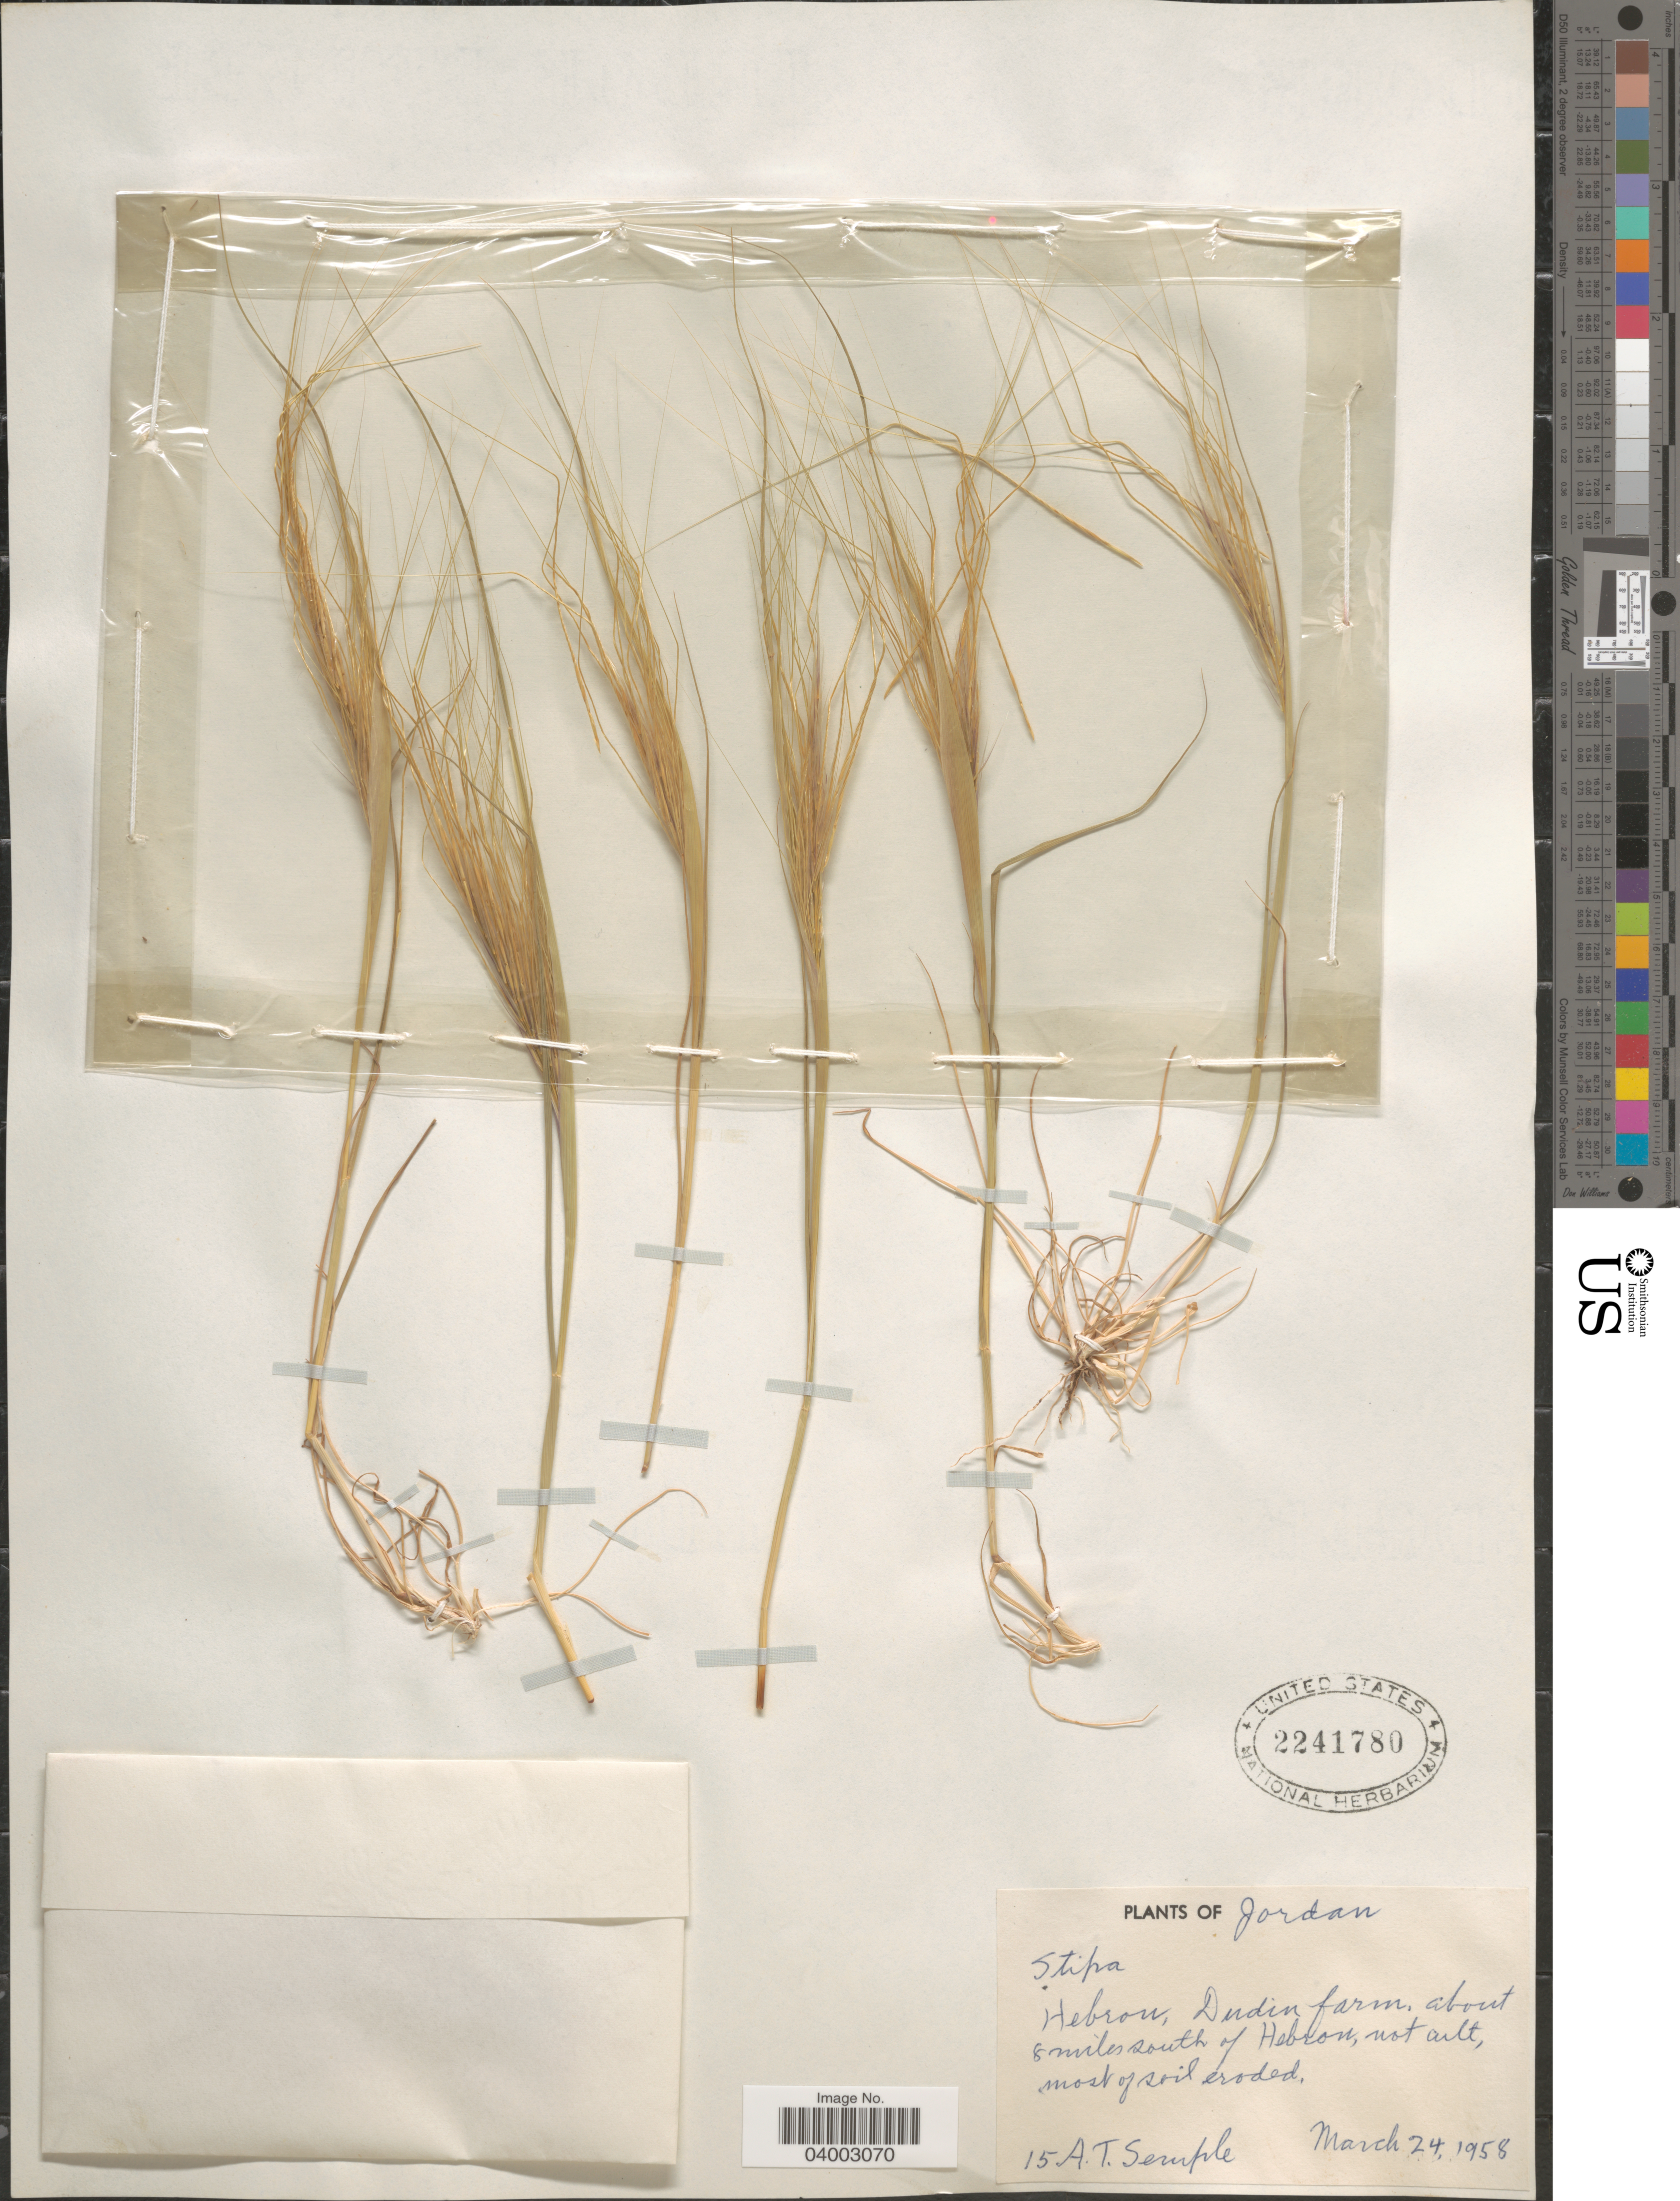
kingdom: Plantae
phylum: Tracheophyta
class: Liliopsida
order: Poales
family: Poaceae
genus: Stipa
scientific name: Stipa sp.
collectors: A. Semple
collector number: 15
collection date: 1958-03-24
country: Jordan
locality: Hebron, Dudin farm, about 8 miles south of Hebron.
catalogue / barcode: US 2241780